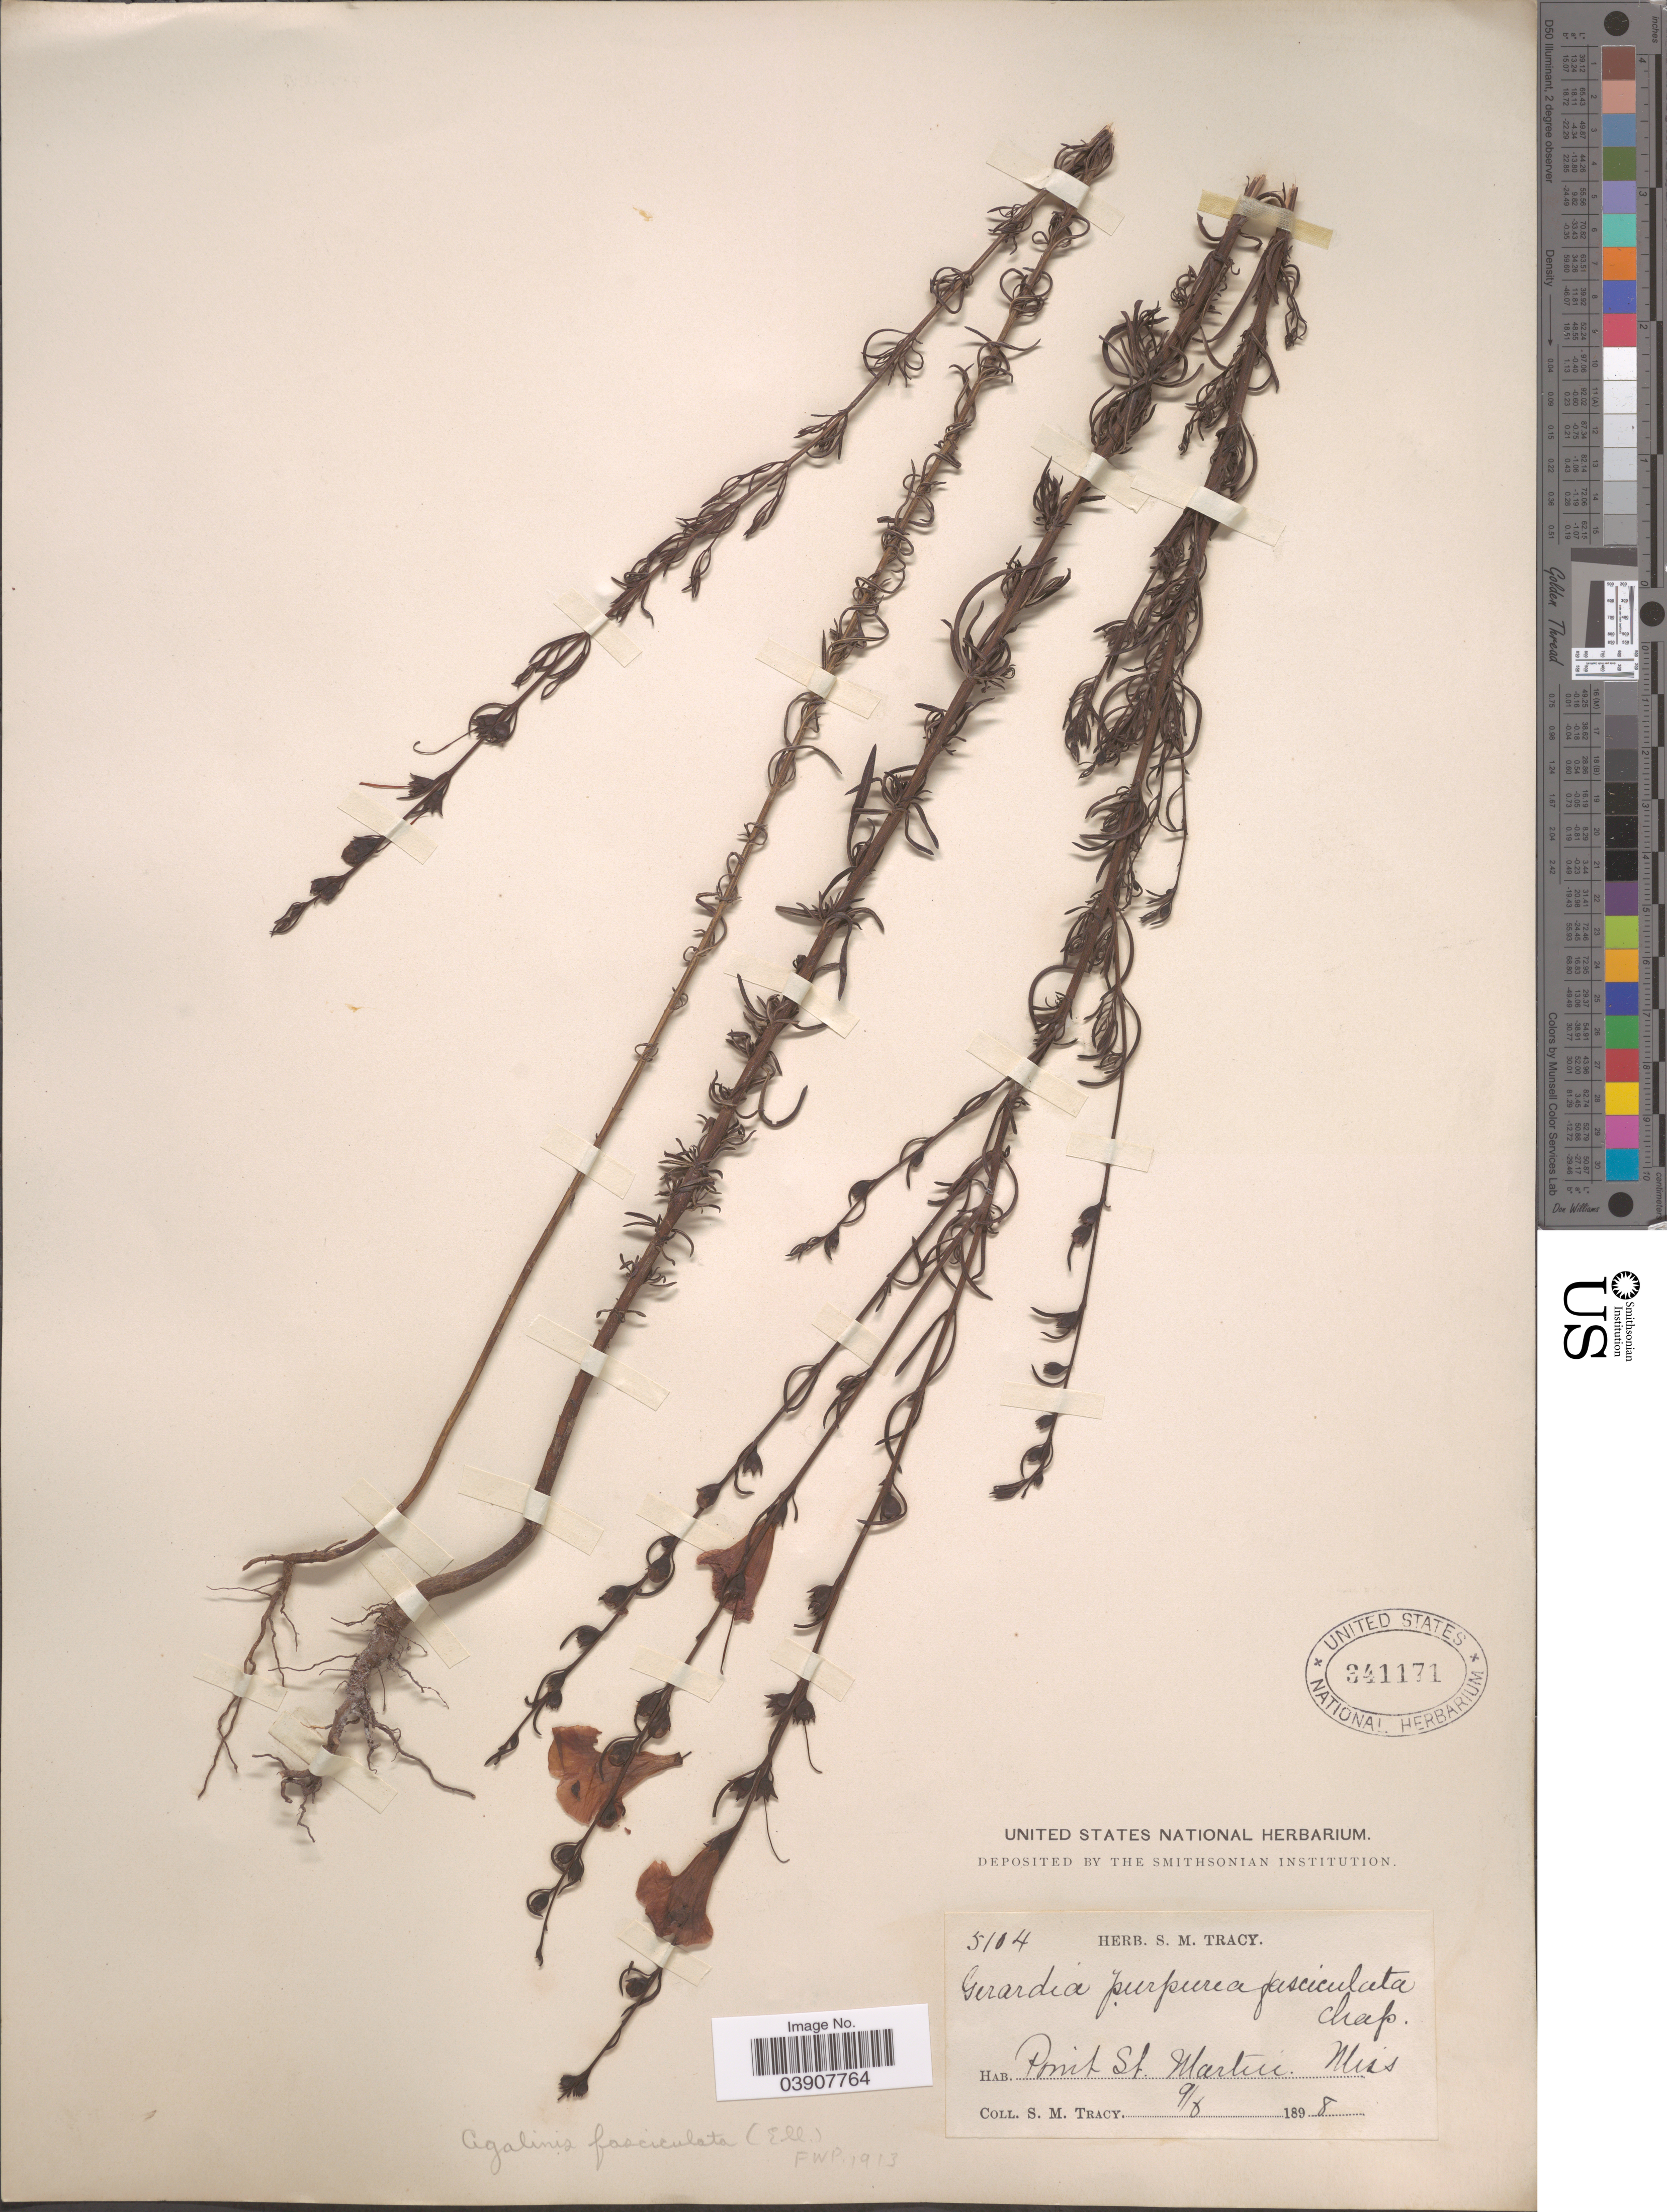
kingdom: Plantae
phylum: Tracheophyta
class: Magnoliopsida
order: Lamiales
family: Orobanchaceae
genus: Agalinis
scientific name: Agalinis fasciculata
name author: (Elliott) Raf.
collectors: S. M. Tracy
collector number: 5104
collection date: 1898-09-06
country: United States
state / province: Mississippi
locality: Point St. Martin.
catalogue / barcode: US 341171